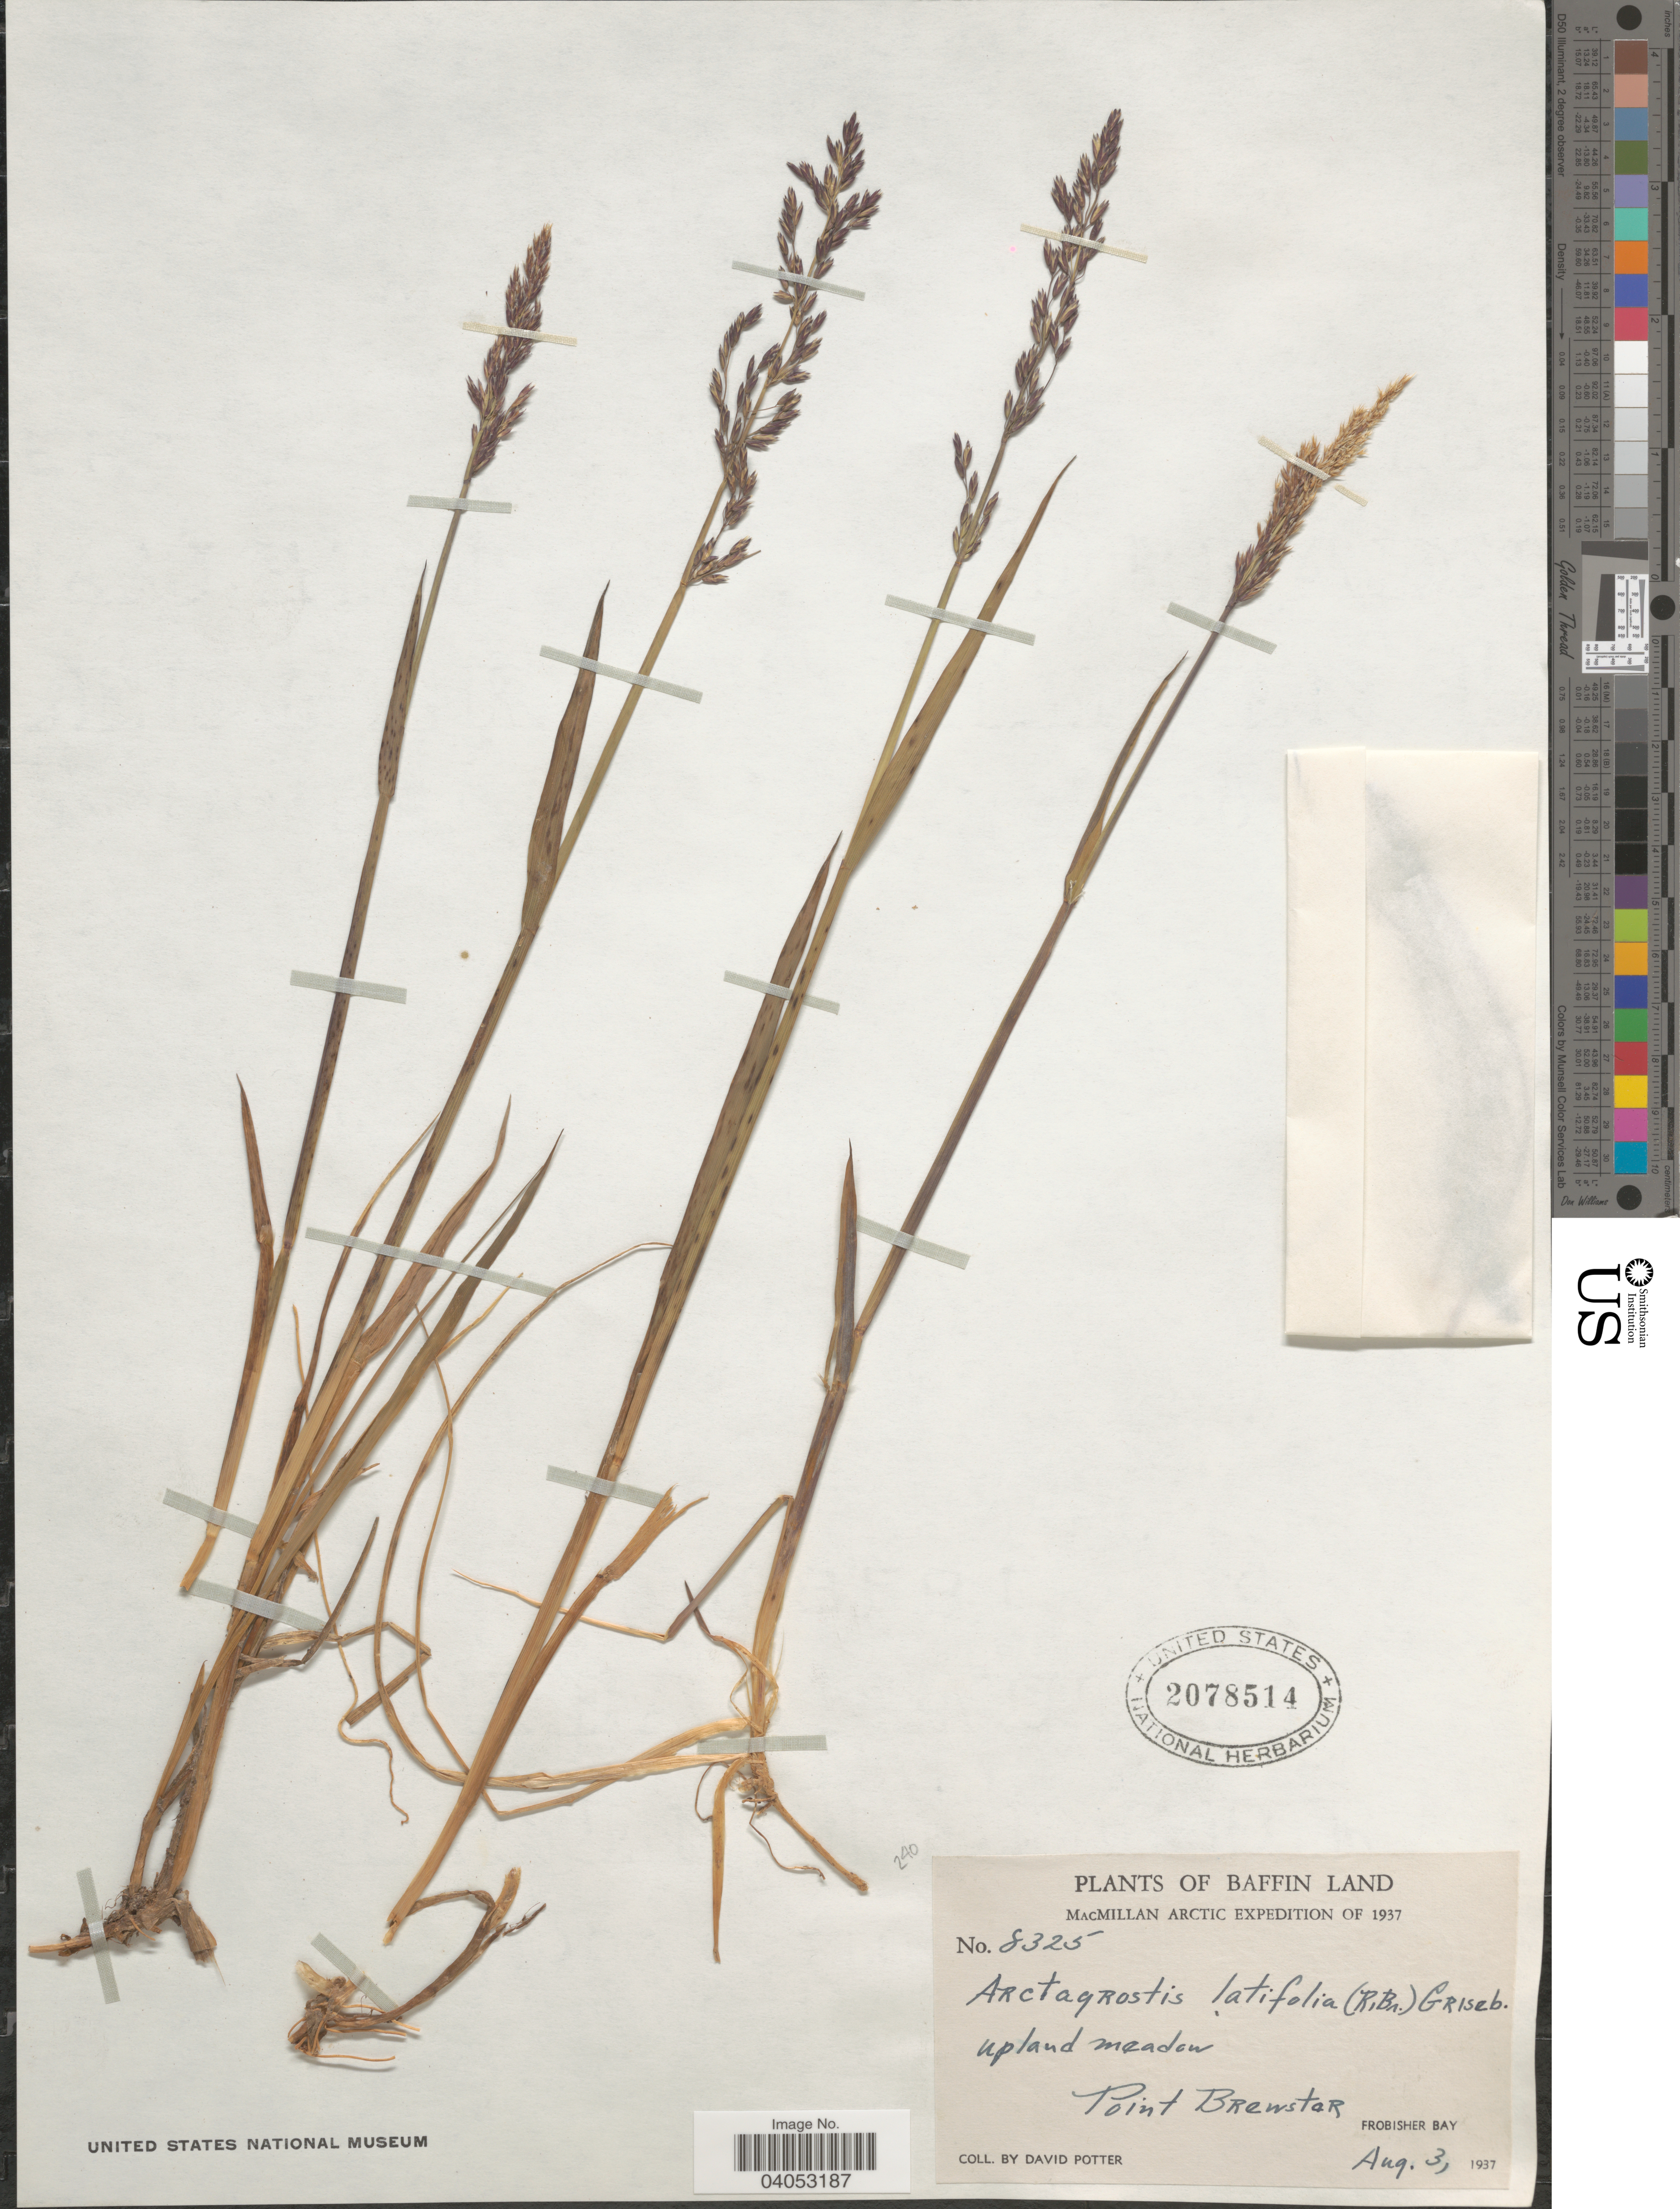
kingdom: Plantae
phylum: Tracheophyta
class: Liliopsida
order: Poales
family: Poaceae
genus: Arctagrostis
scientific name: Arctagrostis latifolia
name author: (R. Br.) Griseb.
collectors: D. Potter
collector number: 8325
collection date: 1937-08-03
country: Canada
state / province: Nunavut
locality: Baffin Land. Point Brewster. Frobisher Bay.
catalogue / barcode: US 2078514